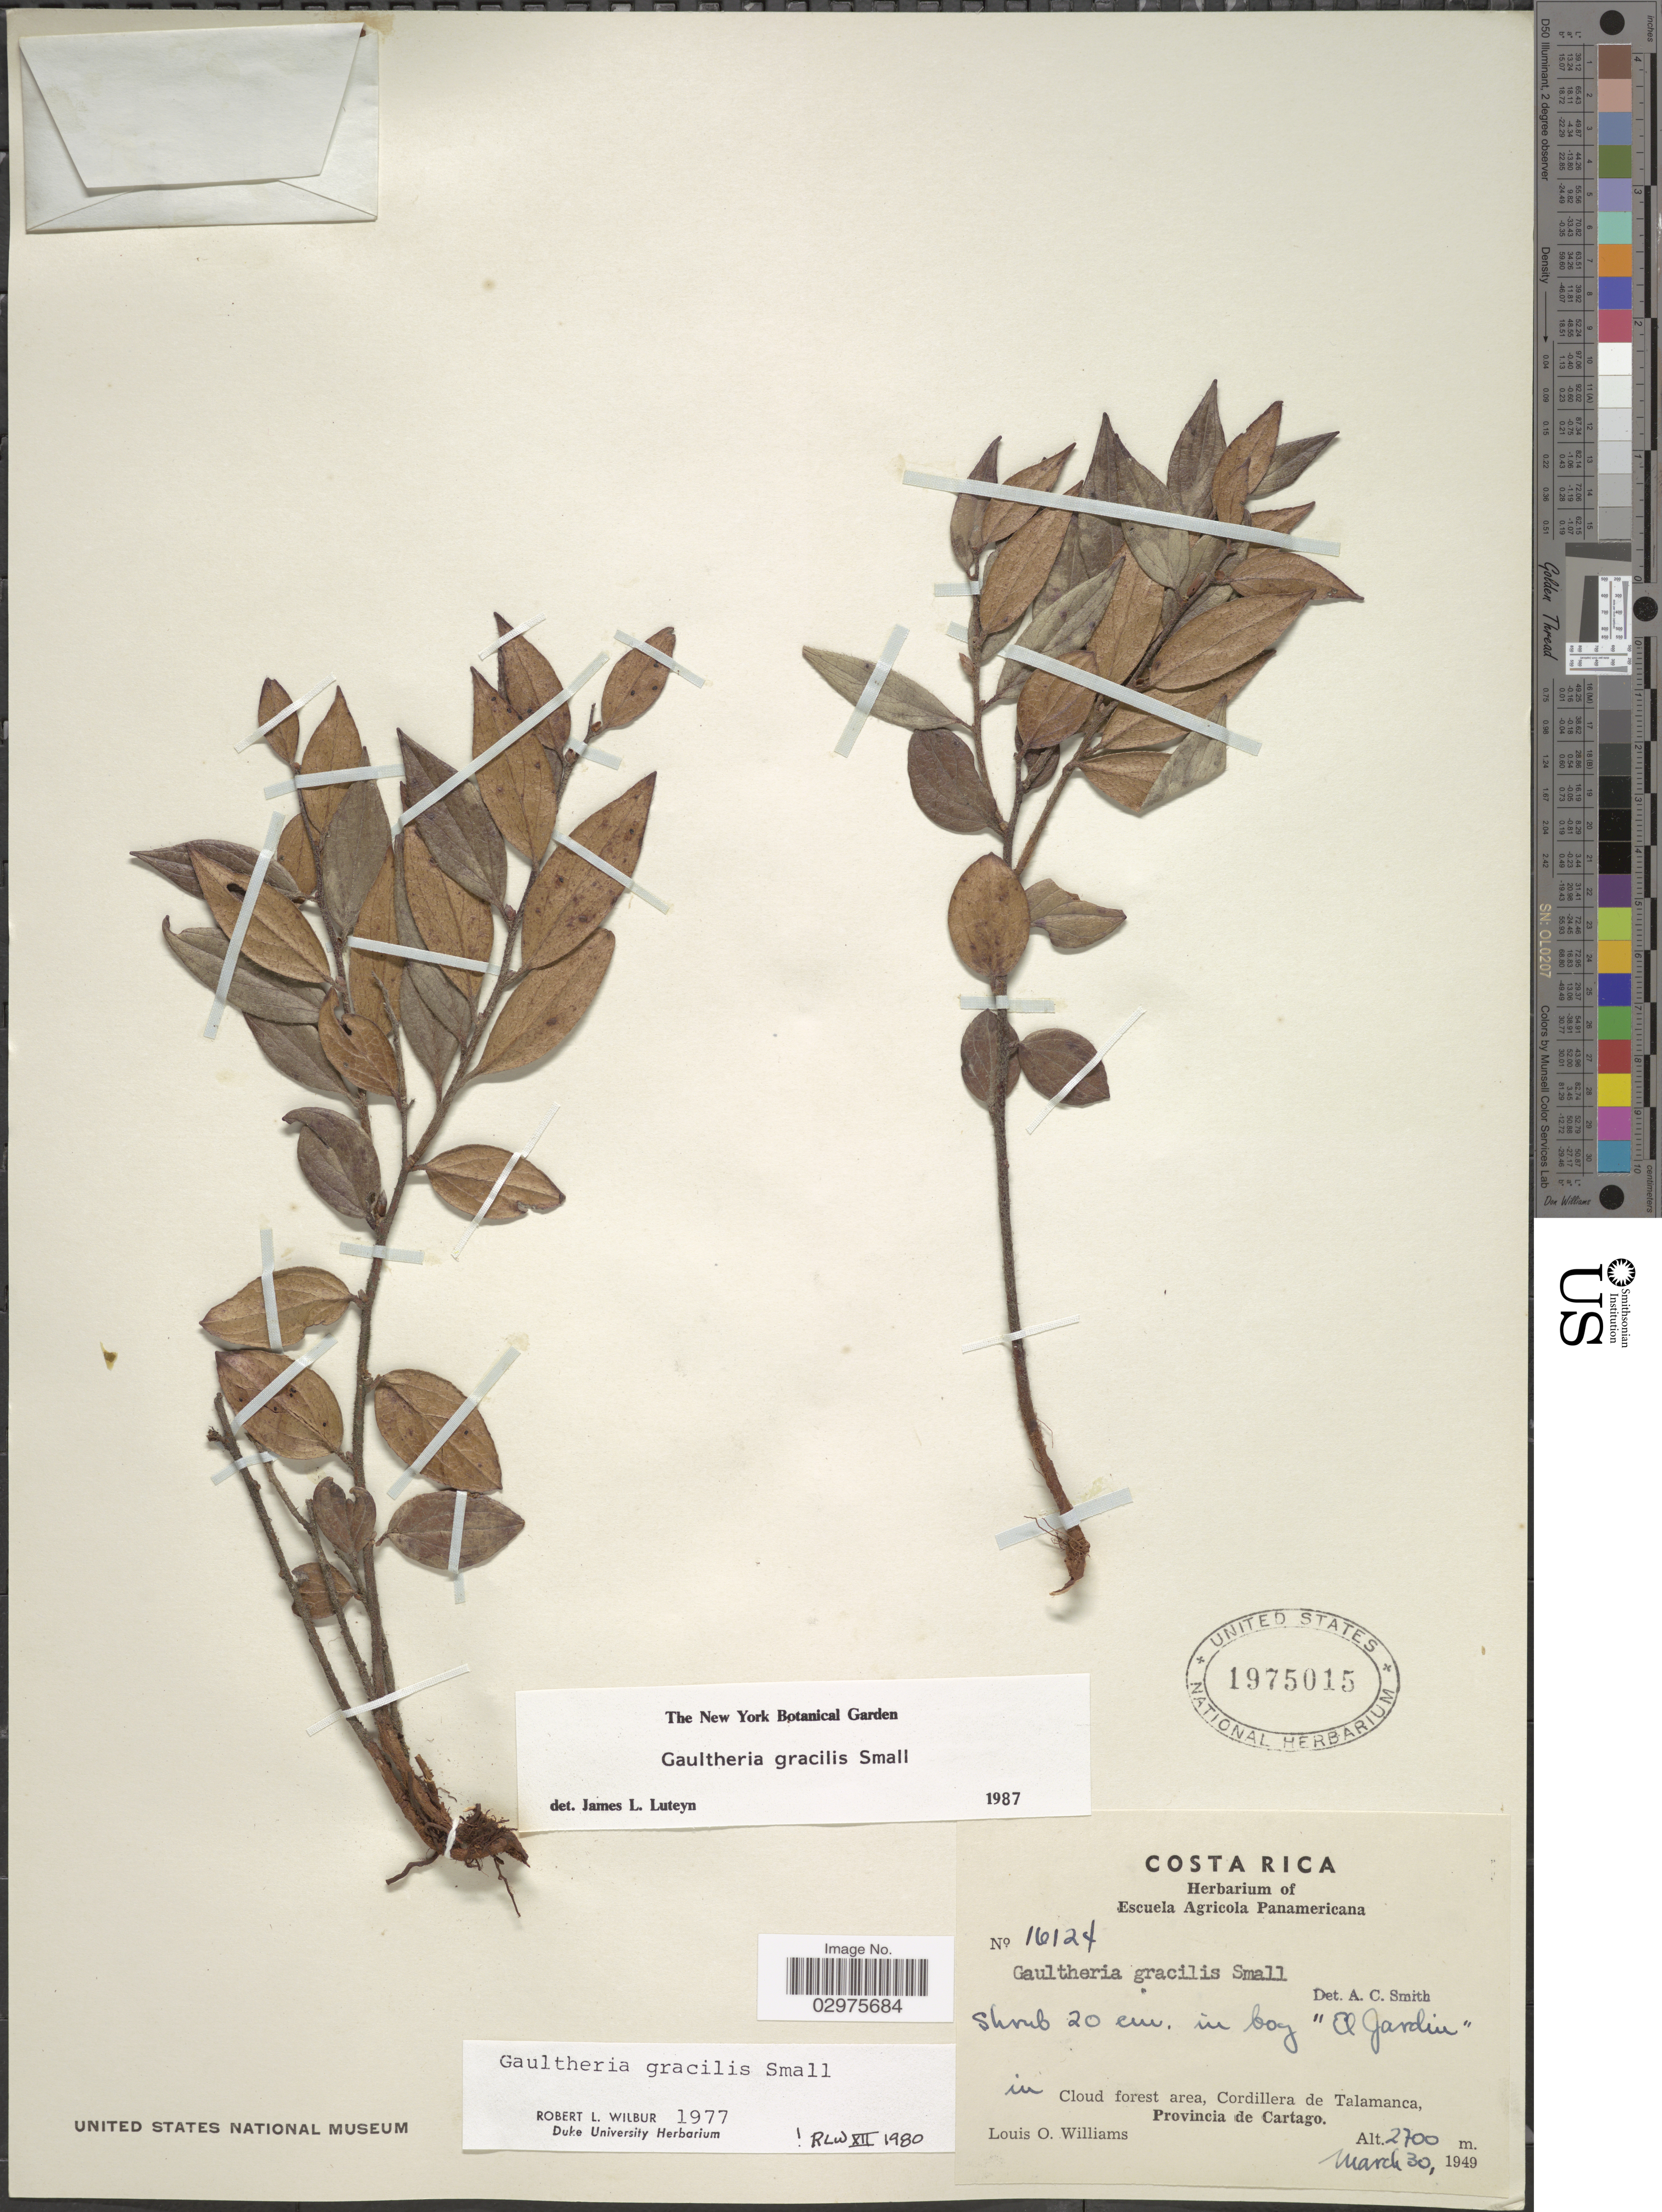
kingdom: Plantae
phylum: Tracheophyta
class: Magnoliopsida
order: Ericales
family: Ericaceae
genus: Gaultheria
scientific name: Gaultheria gracilis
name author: Small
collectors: L. O. Williams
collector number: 16124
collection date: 1949-03-30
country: Costa Rica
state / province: Cartago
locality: Cordillera de Talamanca.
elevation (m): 2700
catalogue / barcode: US 1975015